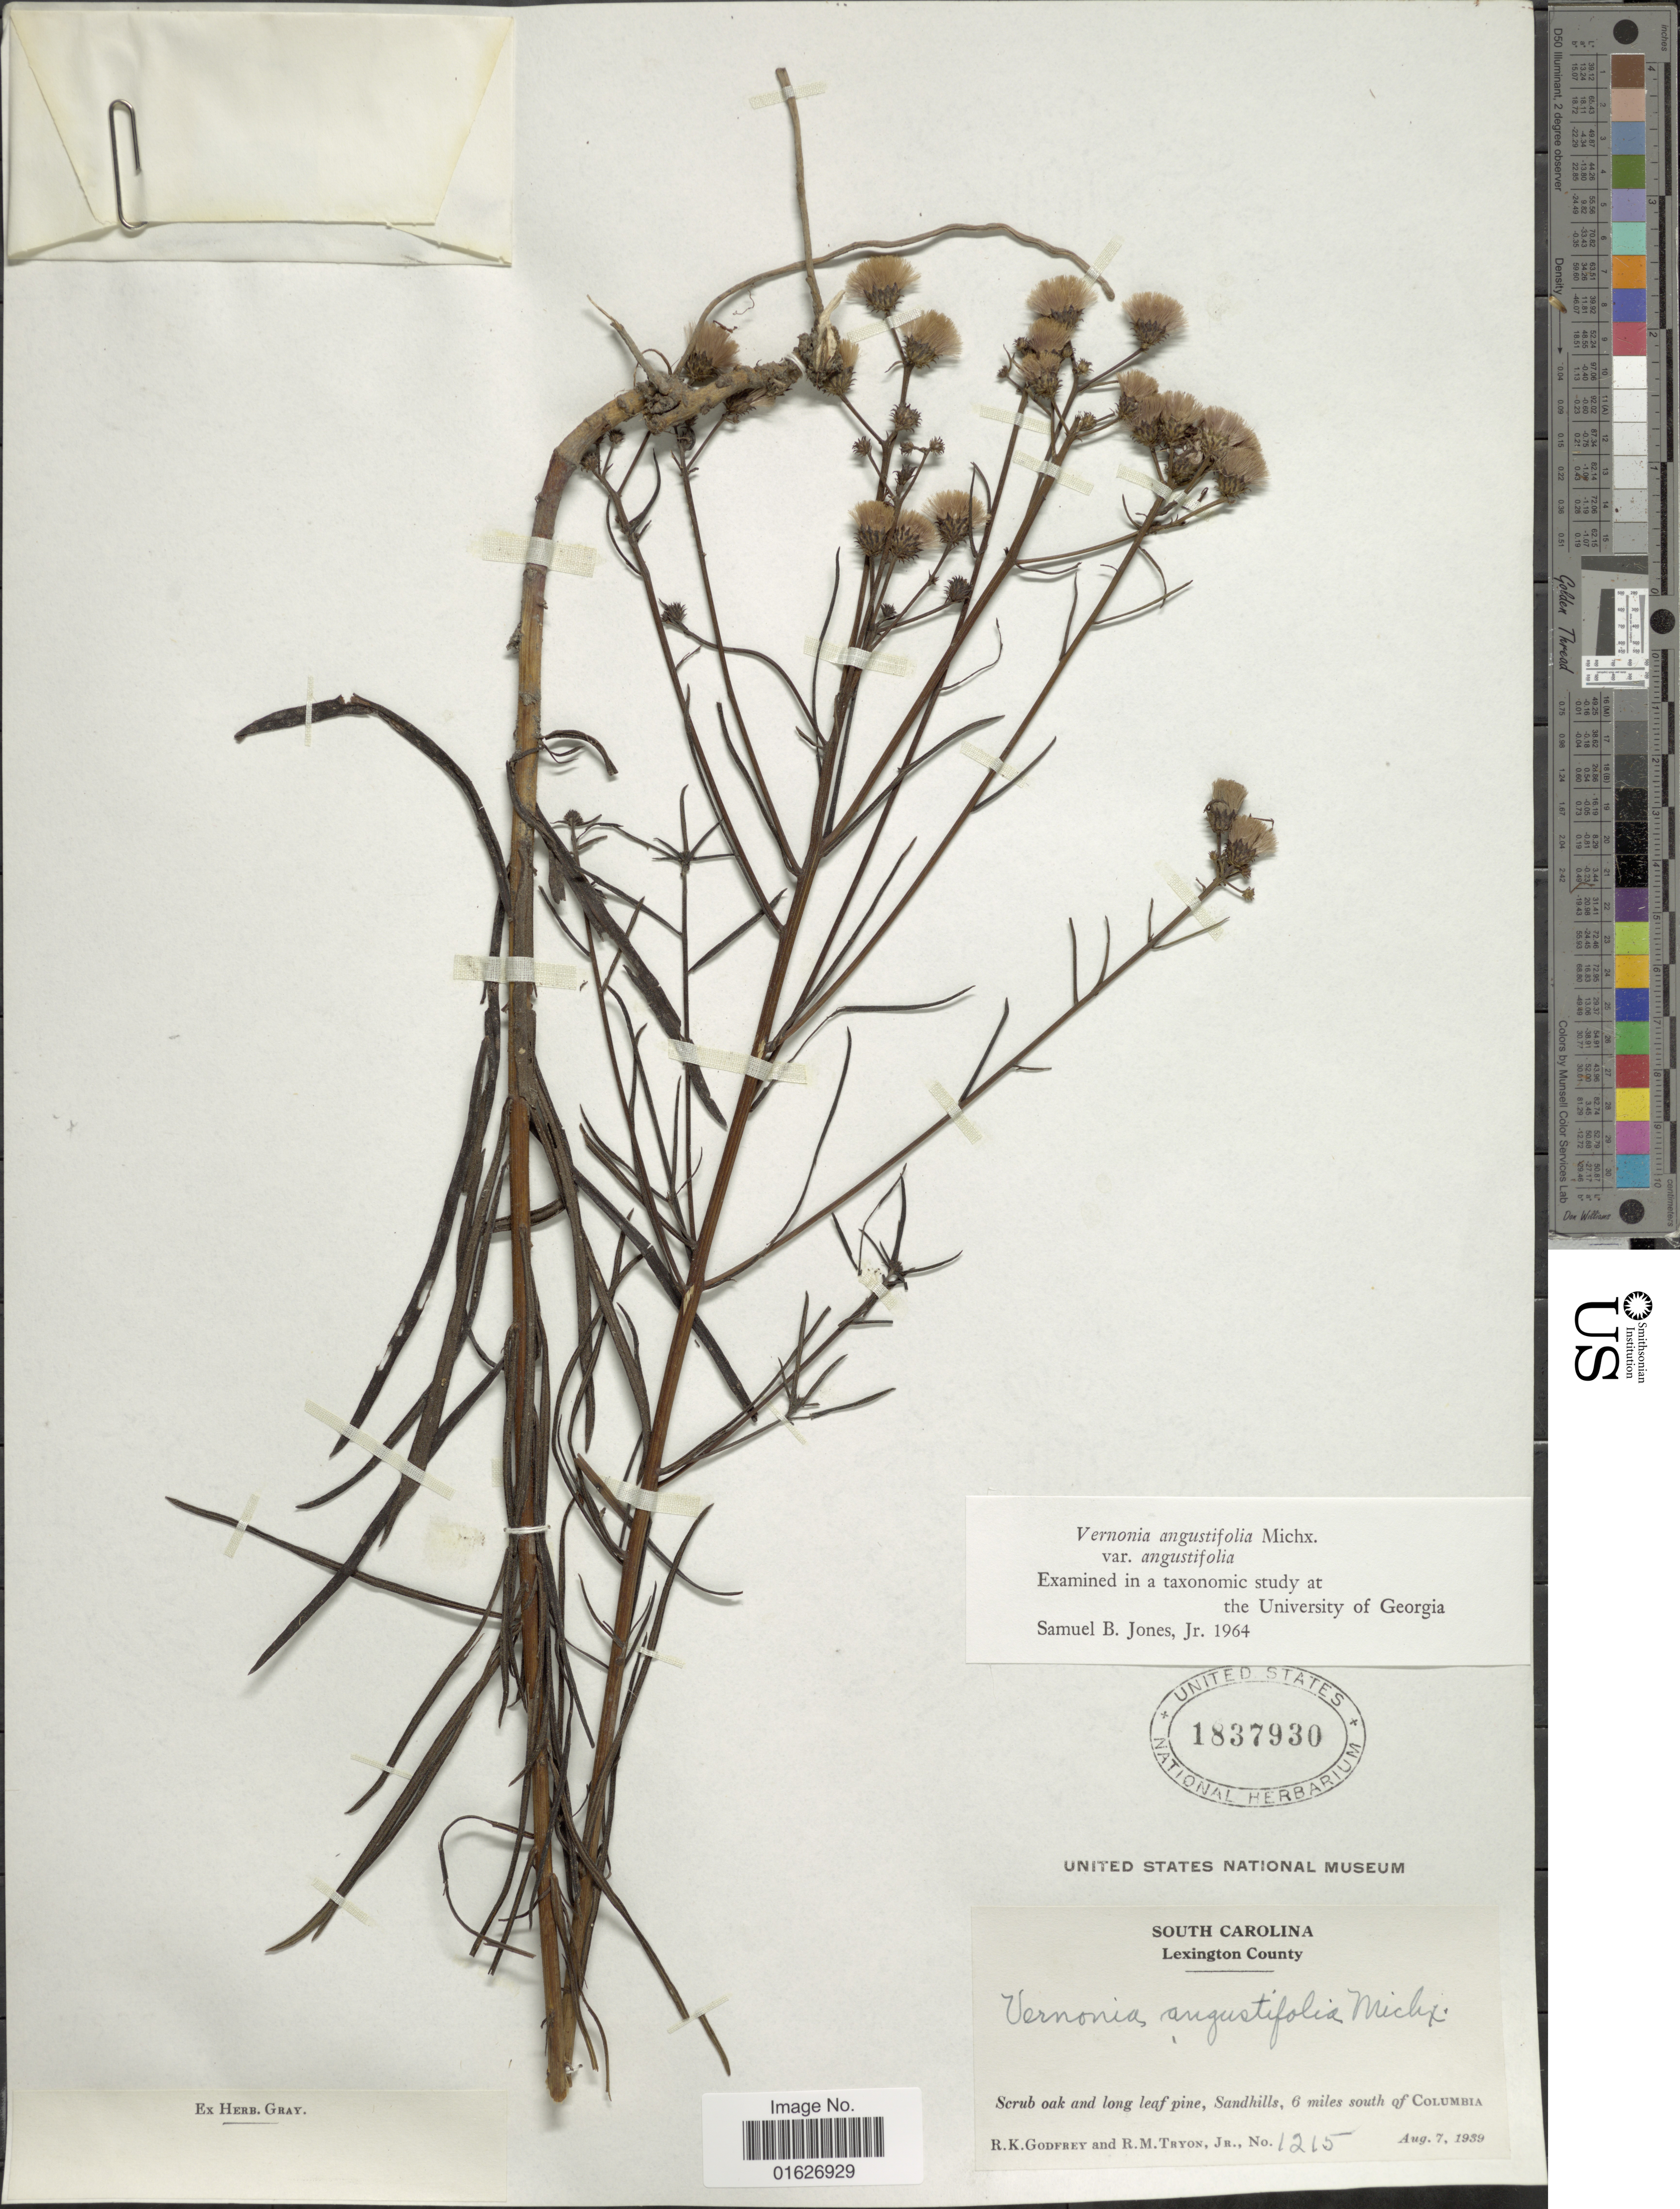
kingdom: Plantae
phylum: Tracheophyta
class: Magnoliopsida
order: Asterales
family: Asteraceae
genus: Vernonia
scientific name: Vernonia angustifolia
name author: Michx.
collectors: R. K. Godfrey & R. M. Tryon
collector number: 1215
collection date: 1939-08-07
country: United States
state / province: South Carolina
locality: Lexington County, scrub oak and long leaf pine, Sandhills, 6 miles south of Columbia.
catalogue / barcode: US 1837930